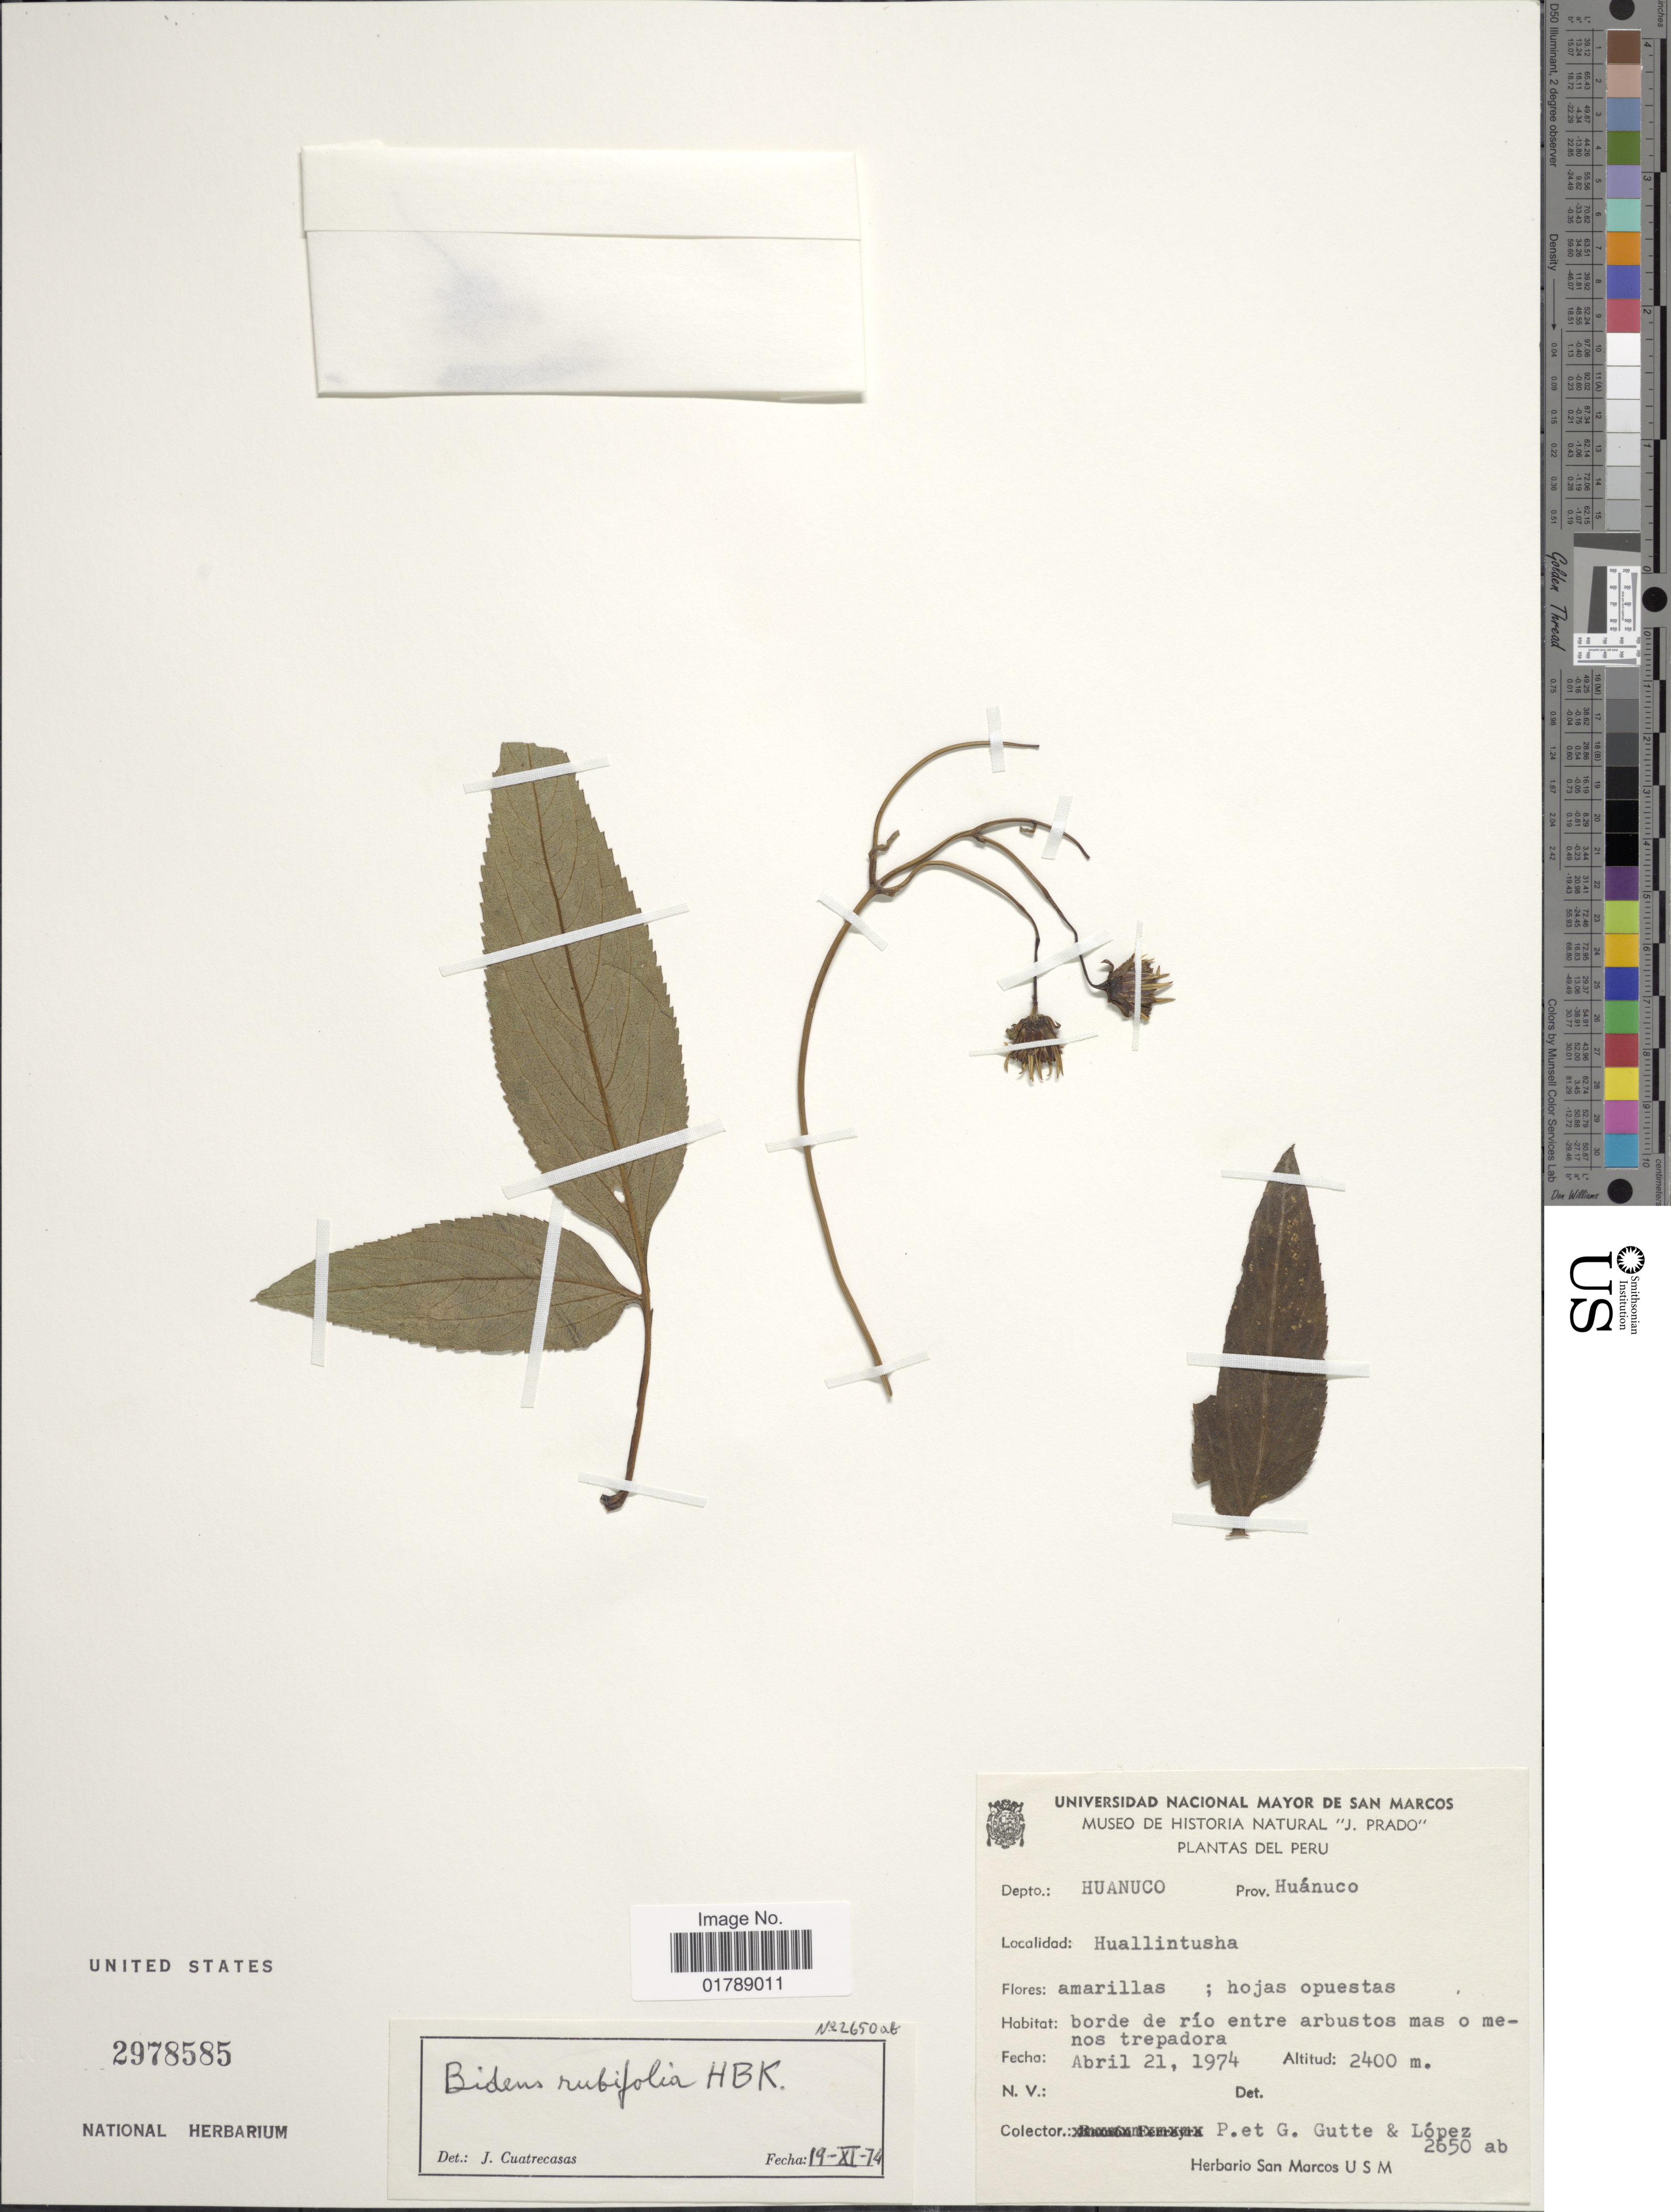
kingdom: Plantae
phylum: Tracheophyta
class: Magnoliopsida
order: Asterales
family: Asteraceae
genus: Bidens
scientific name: Bidens rubifolia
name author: Kunth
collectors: P. Gutte, G. Gutte & -. Lopez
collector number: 2650ab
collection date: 1974-04-21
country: Peru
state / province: Huánuco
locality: Depto.: Huanuco. Huallintusha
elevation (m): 2400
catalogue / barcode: US 2978585